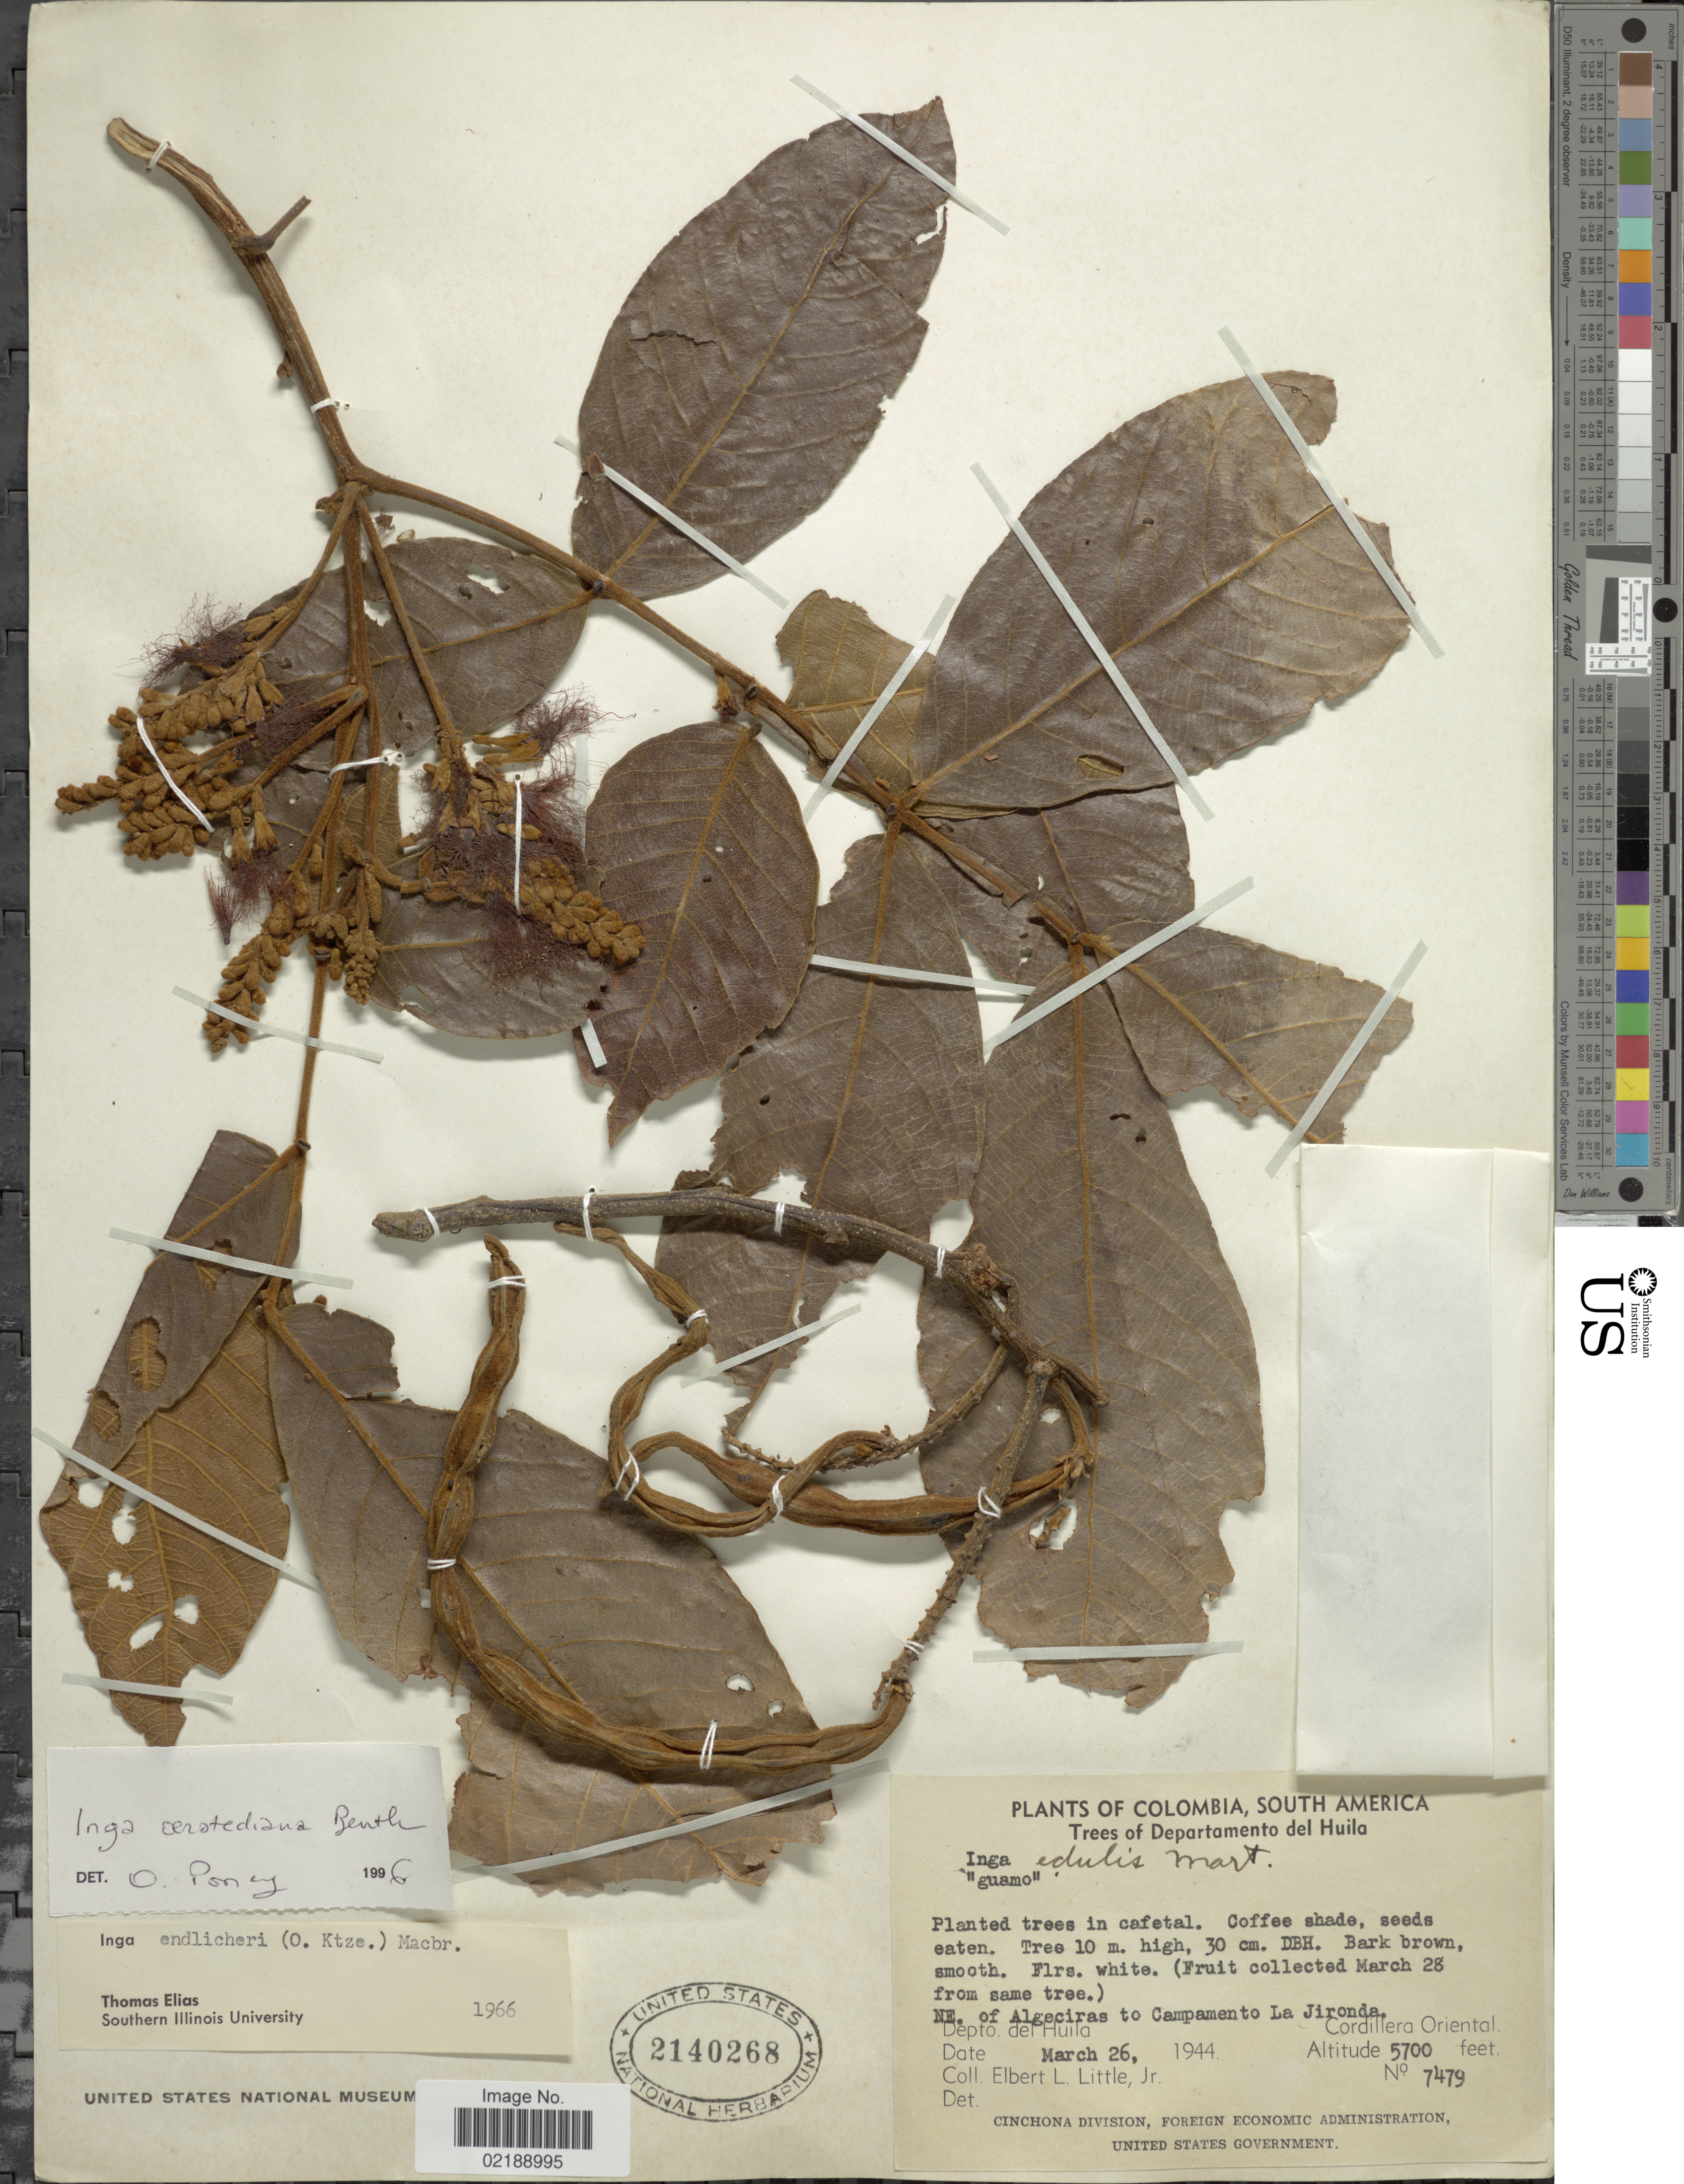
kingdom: Plantae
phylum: Tracheophyta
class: Magnoliopsida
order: Fabales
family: Fabaceae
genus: Inga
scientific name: Inga oerstediana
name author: Benth.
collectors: E. L. Little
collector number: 7479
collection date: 1944-03-26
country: Colombia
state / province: Huila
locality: Trees of Departamento del Huila, NE of Algeciras to Campamento La Jironda, Depto del Huila, Cordillera Oriental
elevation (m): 1737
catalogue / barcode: US 2140268